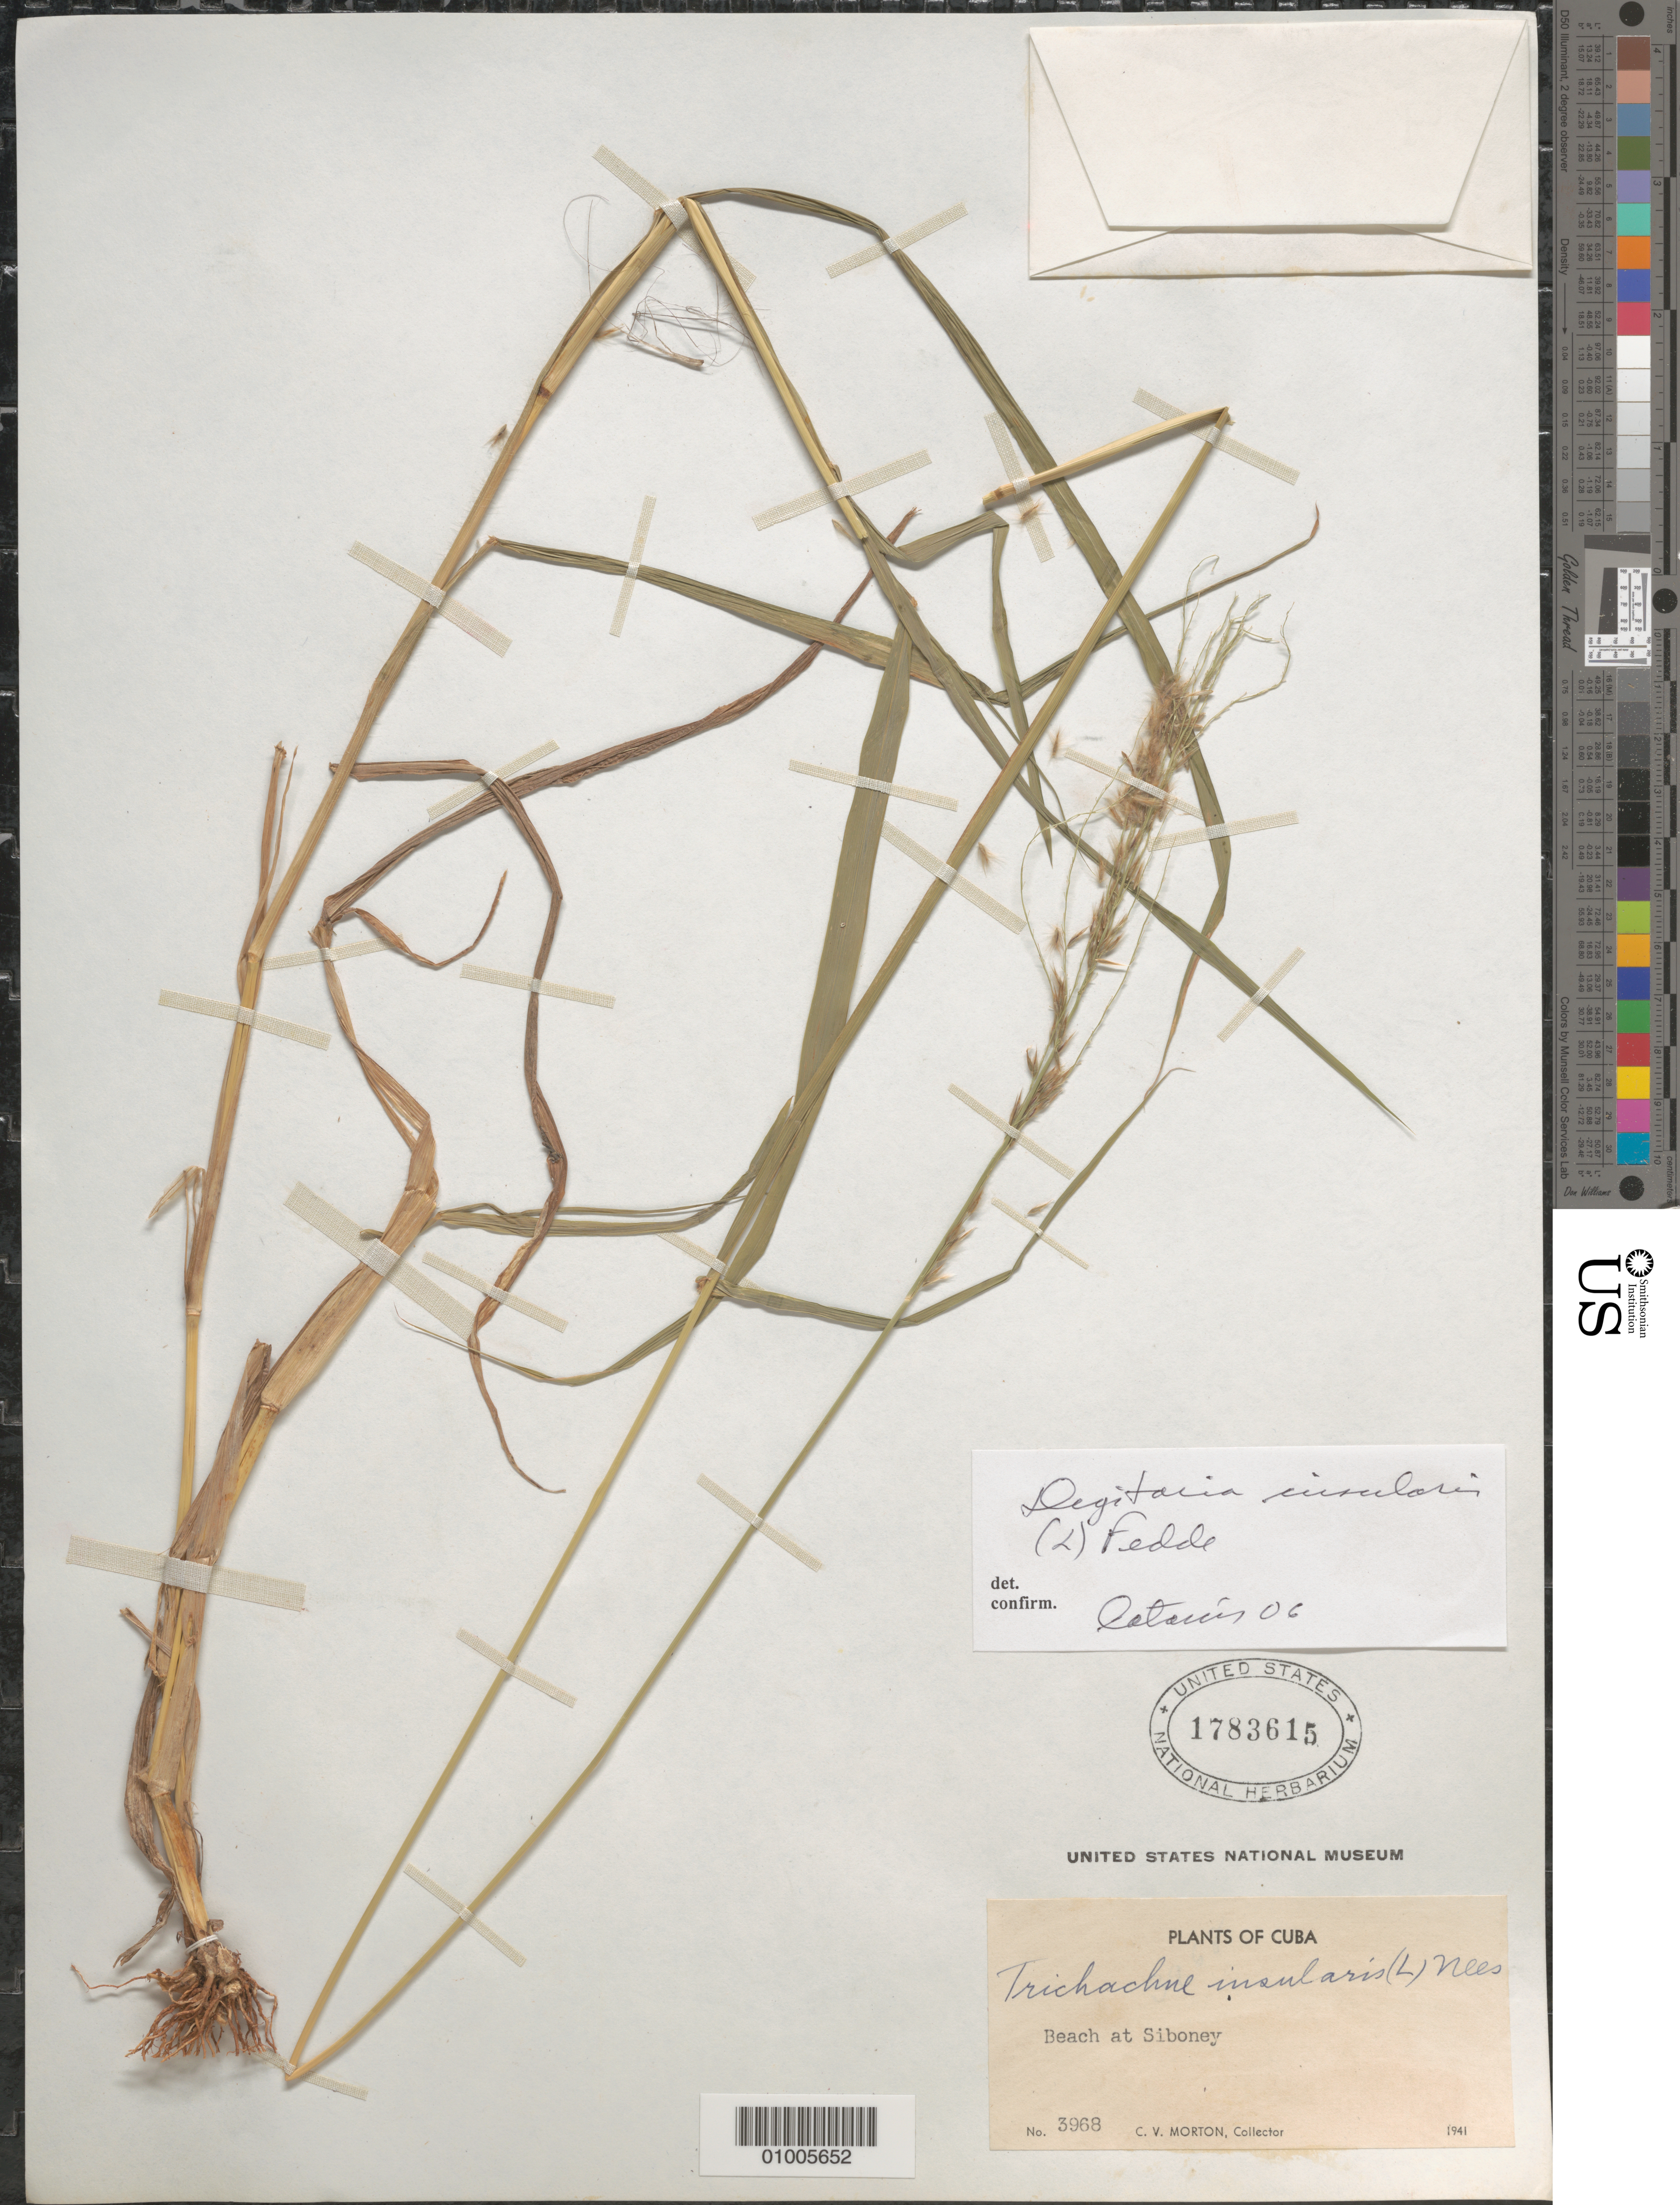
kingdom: Plantae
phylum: Tracheophyta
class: Liliopsida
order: Poales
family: Poaceae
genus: Digitaria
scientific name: Digitaria insularis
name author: (L.) Mez ex Ekman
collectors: C. V. Morton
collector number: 3968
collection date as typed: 1941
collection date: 1941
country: Cuba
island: Cuba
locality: Beach at Sibony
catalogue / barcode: US 1783615